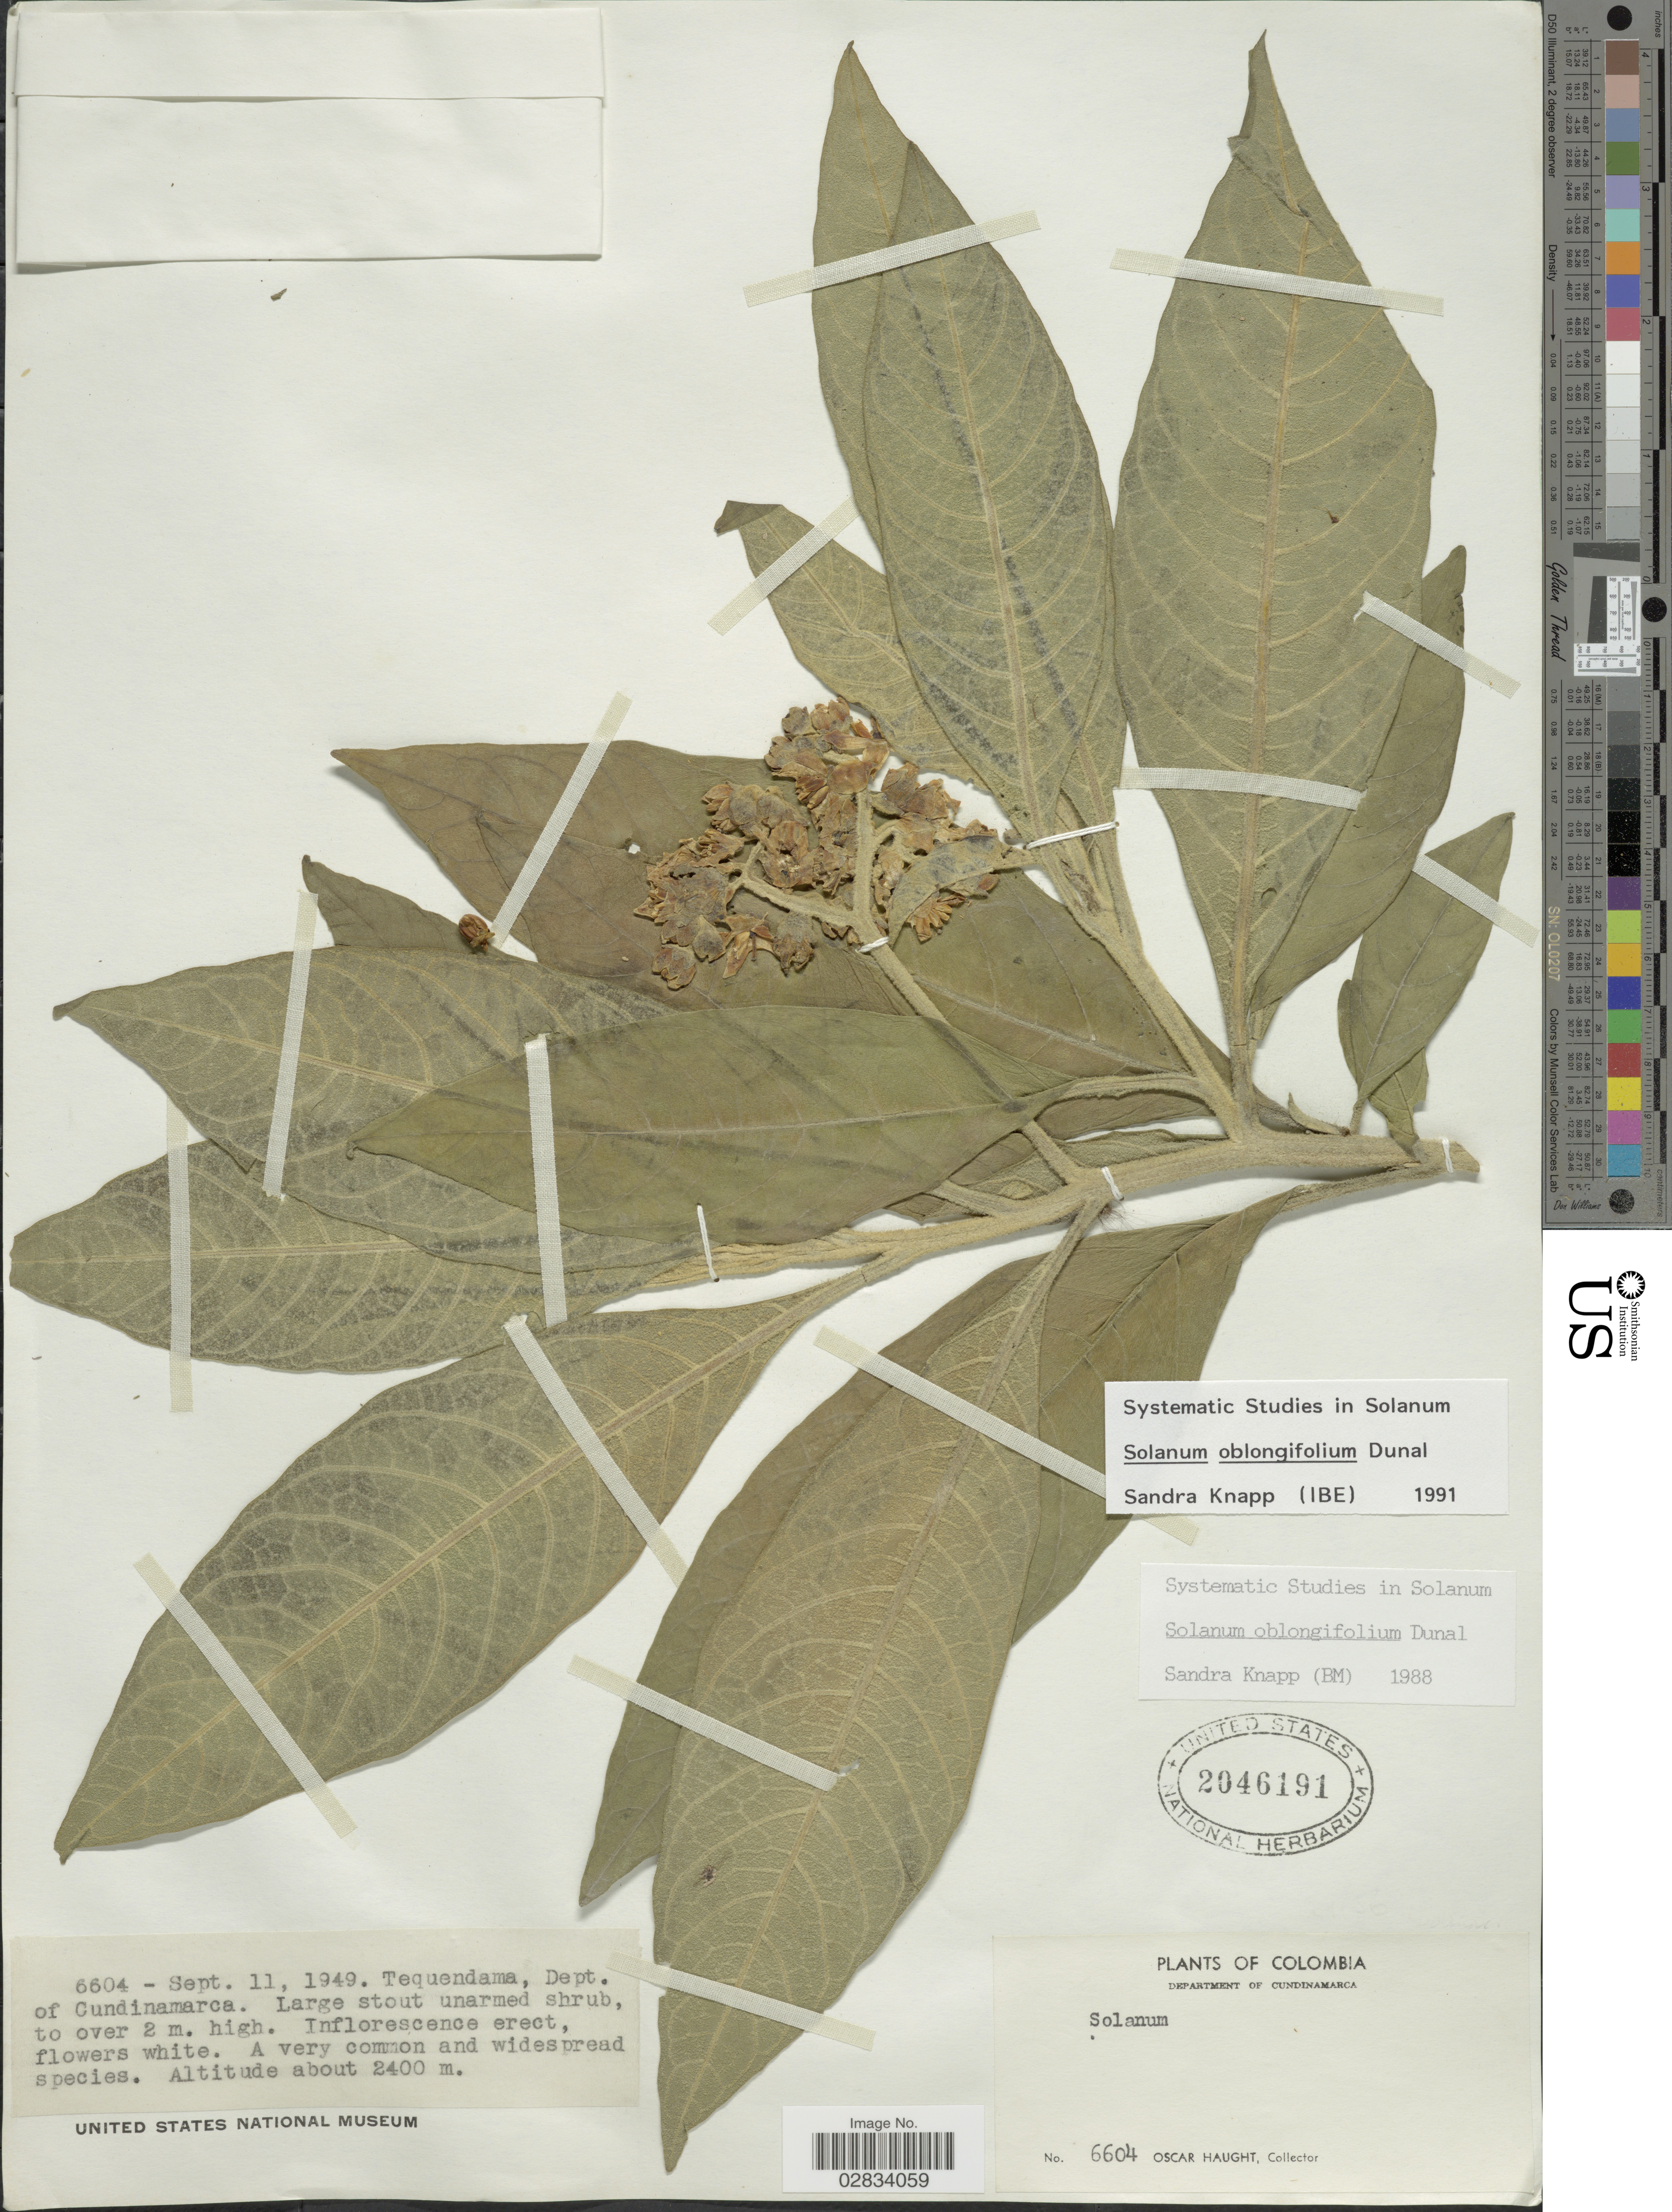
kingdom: Plantae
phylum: Tracheophyta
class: Magnoliopsida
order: Solanales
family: Solanaceae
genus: Solanum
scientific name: Solanum oblongifolium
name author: Duval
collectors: O. L. Haught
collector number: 6604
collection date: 1949-09-11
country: Colombia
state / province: Cundinamarca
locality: Tequendama, Dept. of Cundinamarca.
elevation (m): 2400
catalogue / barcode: US 2046191